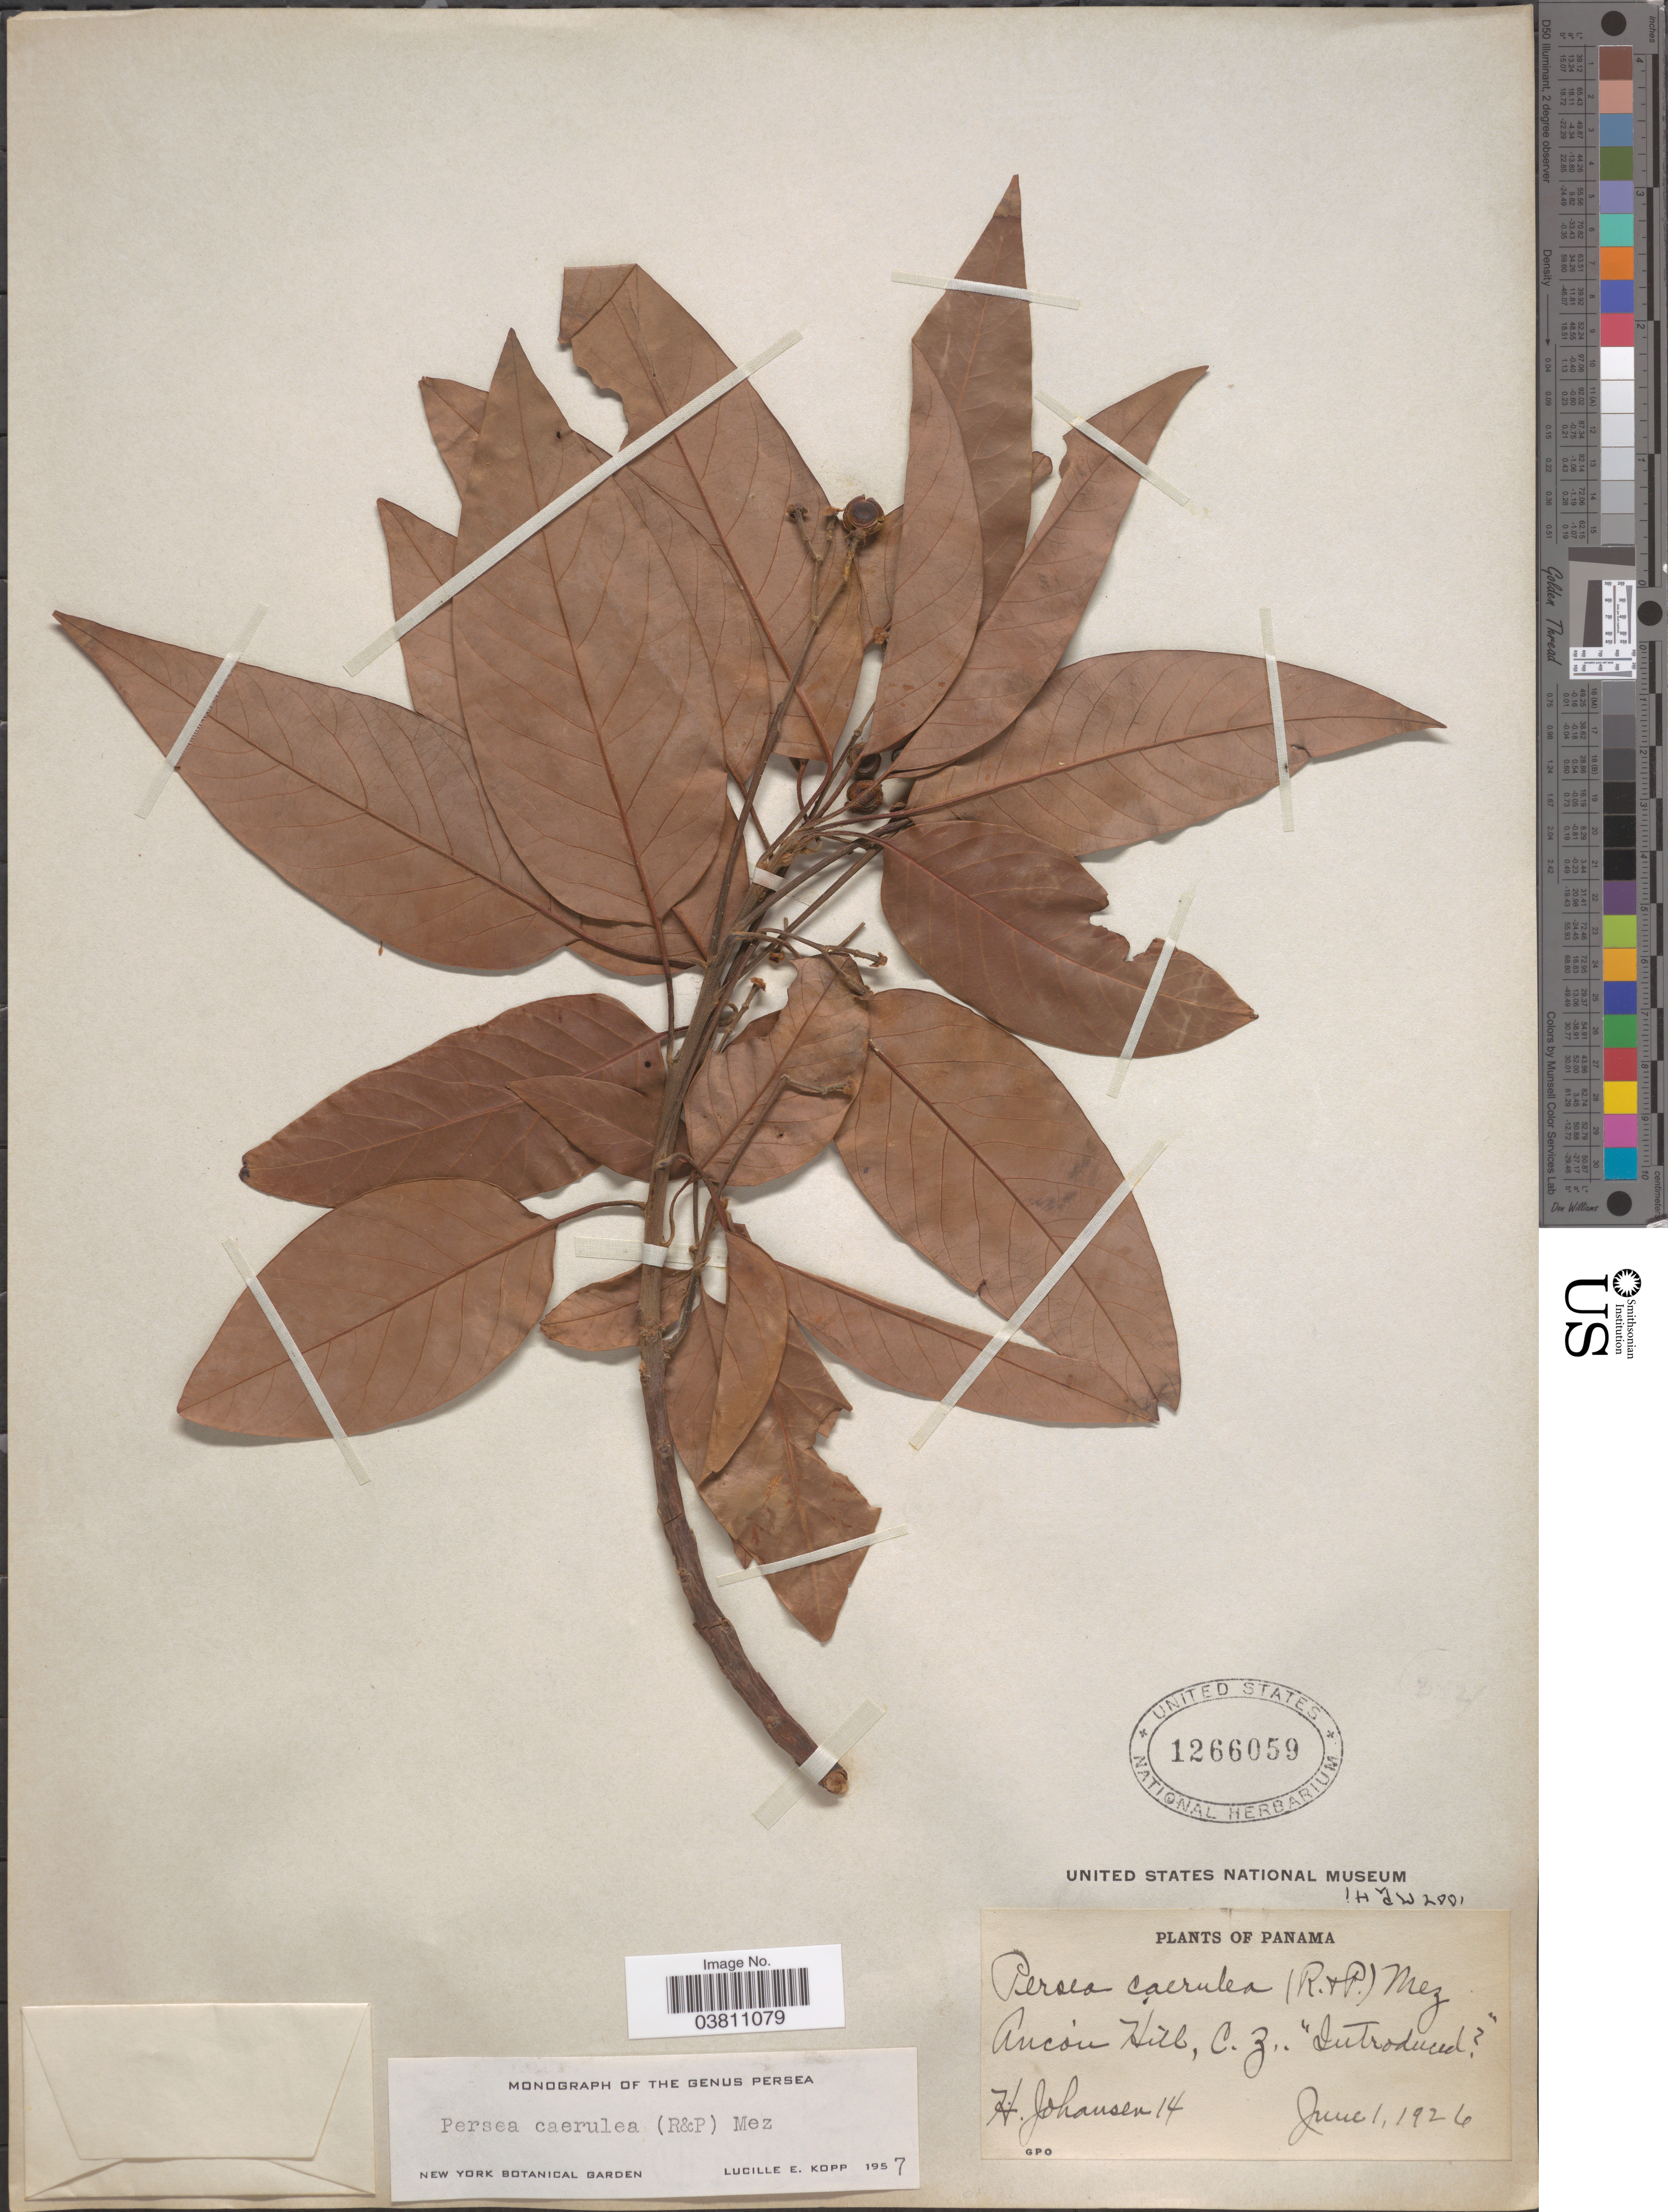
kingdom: Plantae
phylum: Tracheophyta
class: Magnoliopsida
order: Laurales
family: Lauraceae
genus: Persea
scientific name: Persea caerulea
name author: (Ruiz & Pav.) Mez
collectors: H. Johansen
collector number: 14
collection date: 1926-06-01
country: Panama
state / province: Colón / Panamá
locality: Ancón Hill.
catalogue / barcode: US 1266059